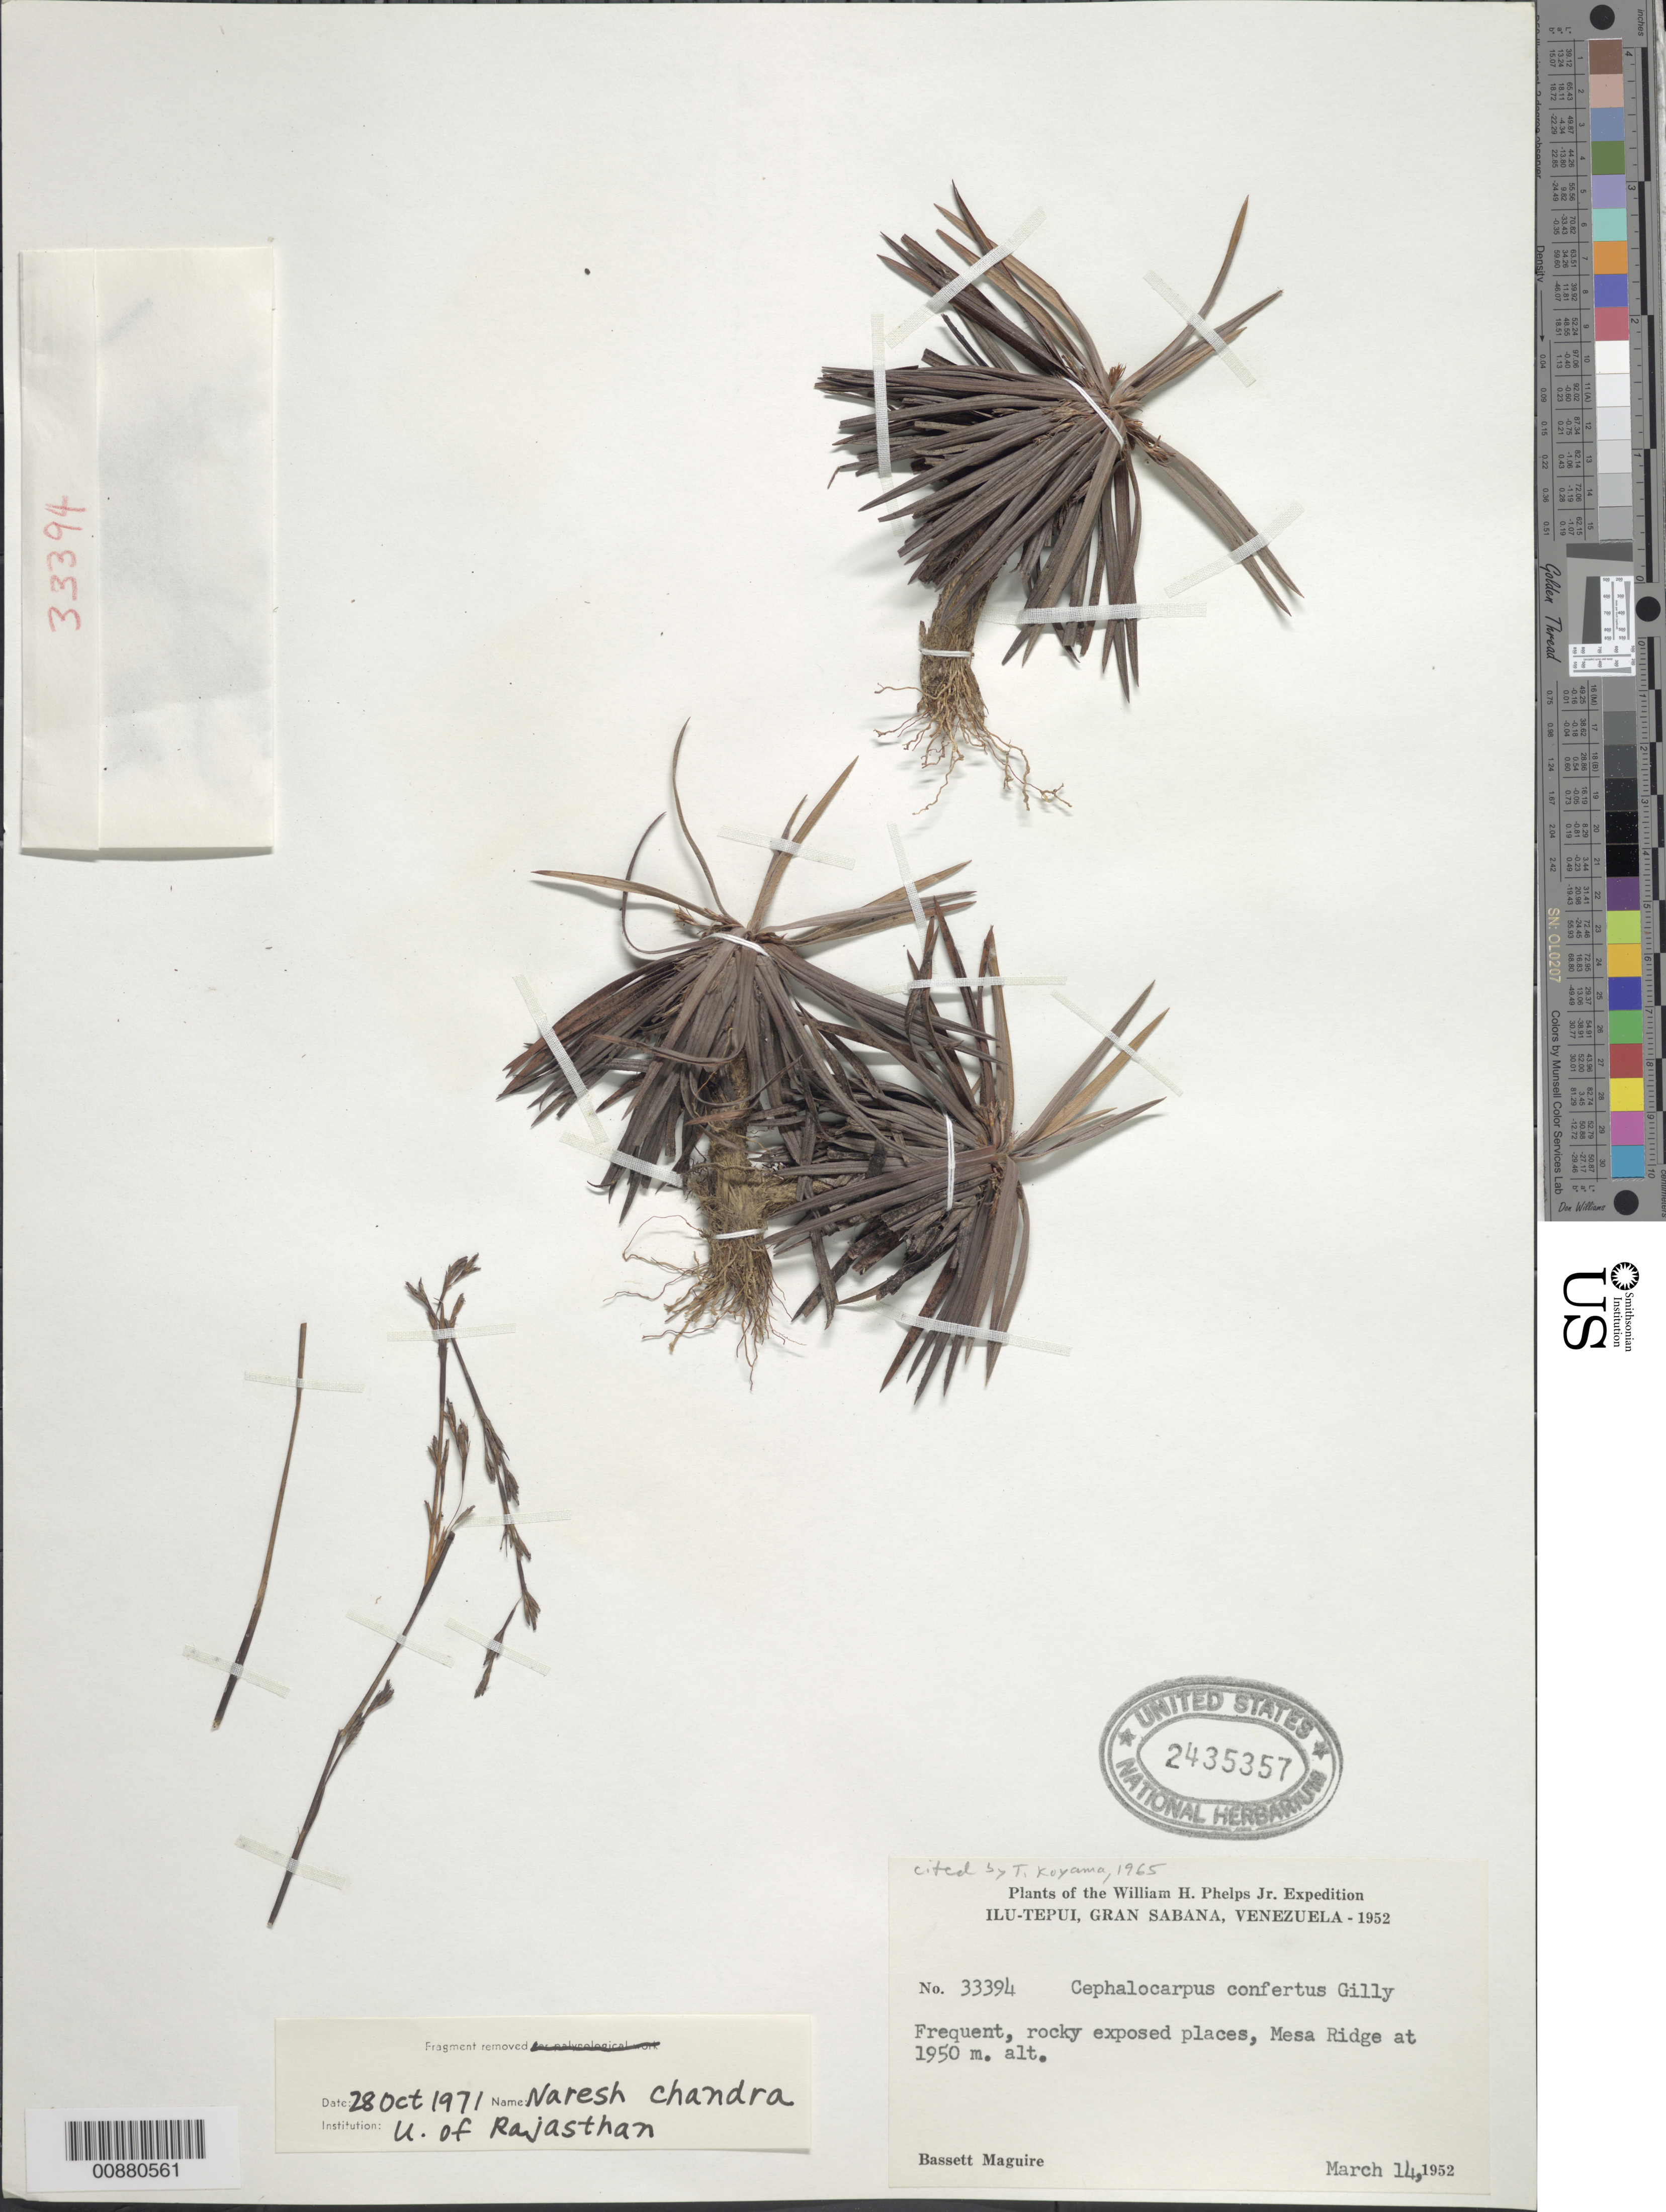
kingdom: Plantae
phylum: Tracheophyta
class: Liliopsida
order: Poales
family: Cyperaceae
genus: Cephalocarpus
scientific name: Cephalocarpus confertus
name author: Gilly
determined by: Chandra, N.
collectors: B. Maguire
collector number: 33394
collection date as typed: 14-Mar-52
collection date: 1952-03-14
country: Venezuela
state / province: Bolívar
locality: Gran Sabana, Ilu-tepuí, Mesa Ridge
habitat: Rocky exposed places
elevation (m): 1950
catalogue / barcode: US 2435357